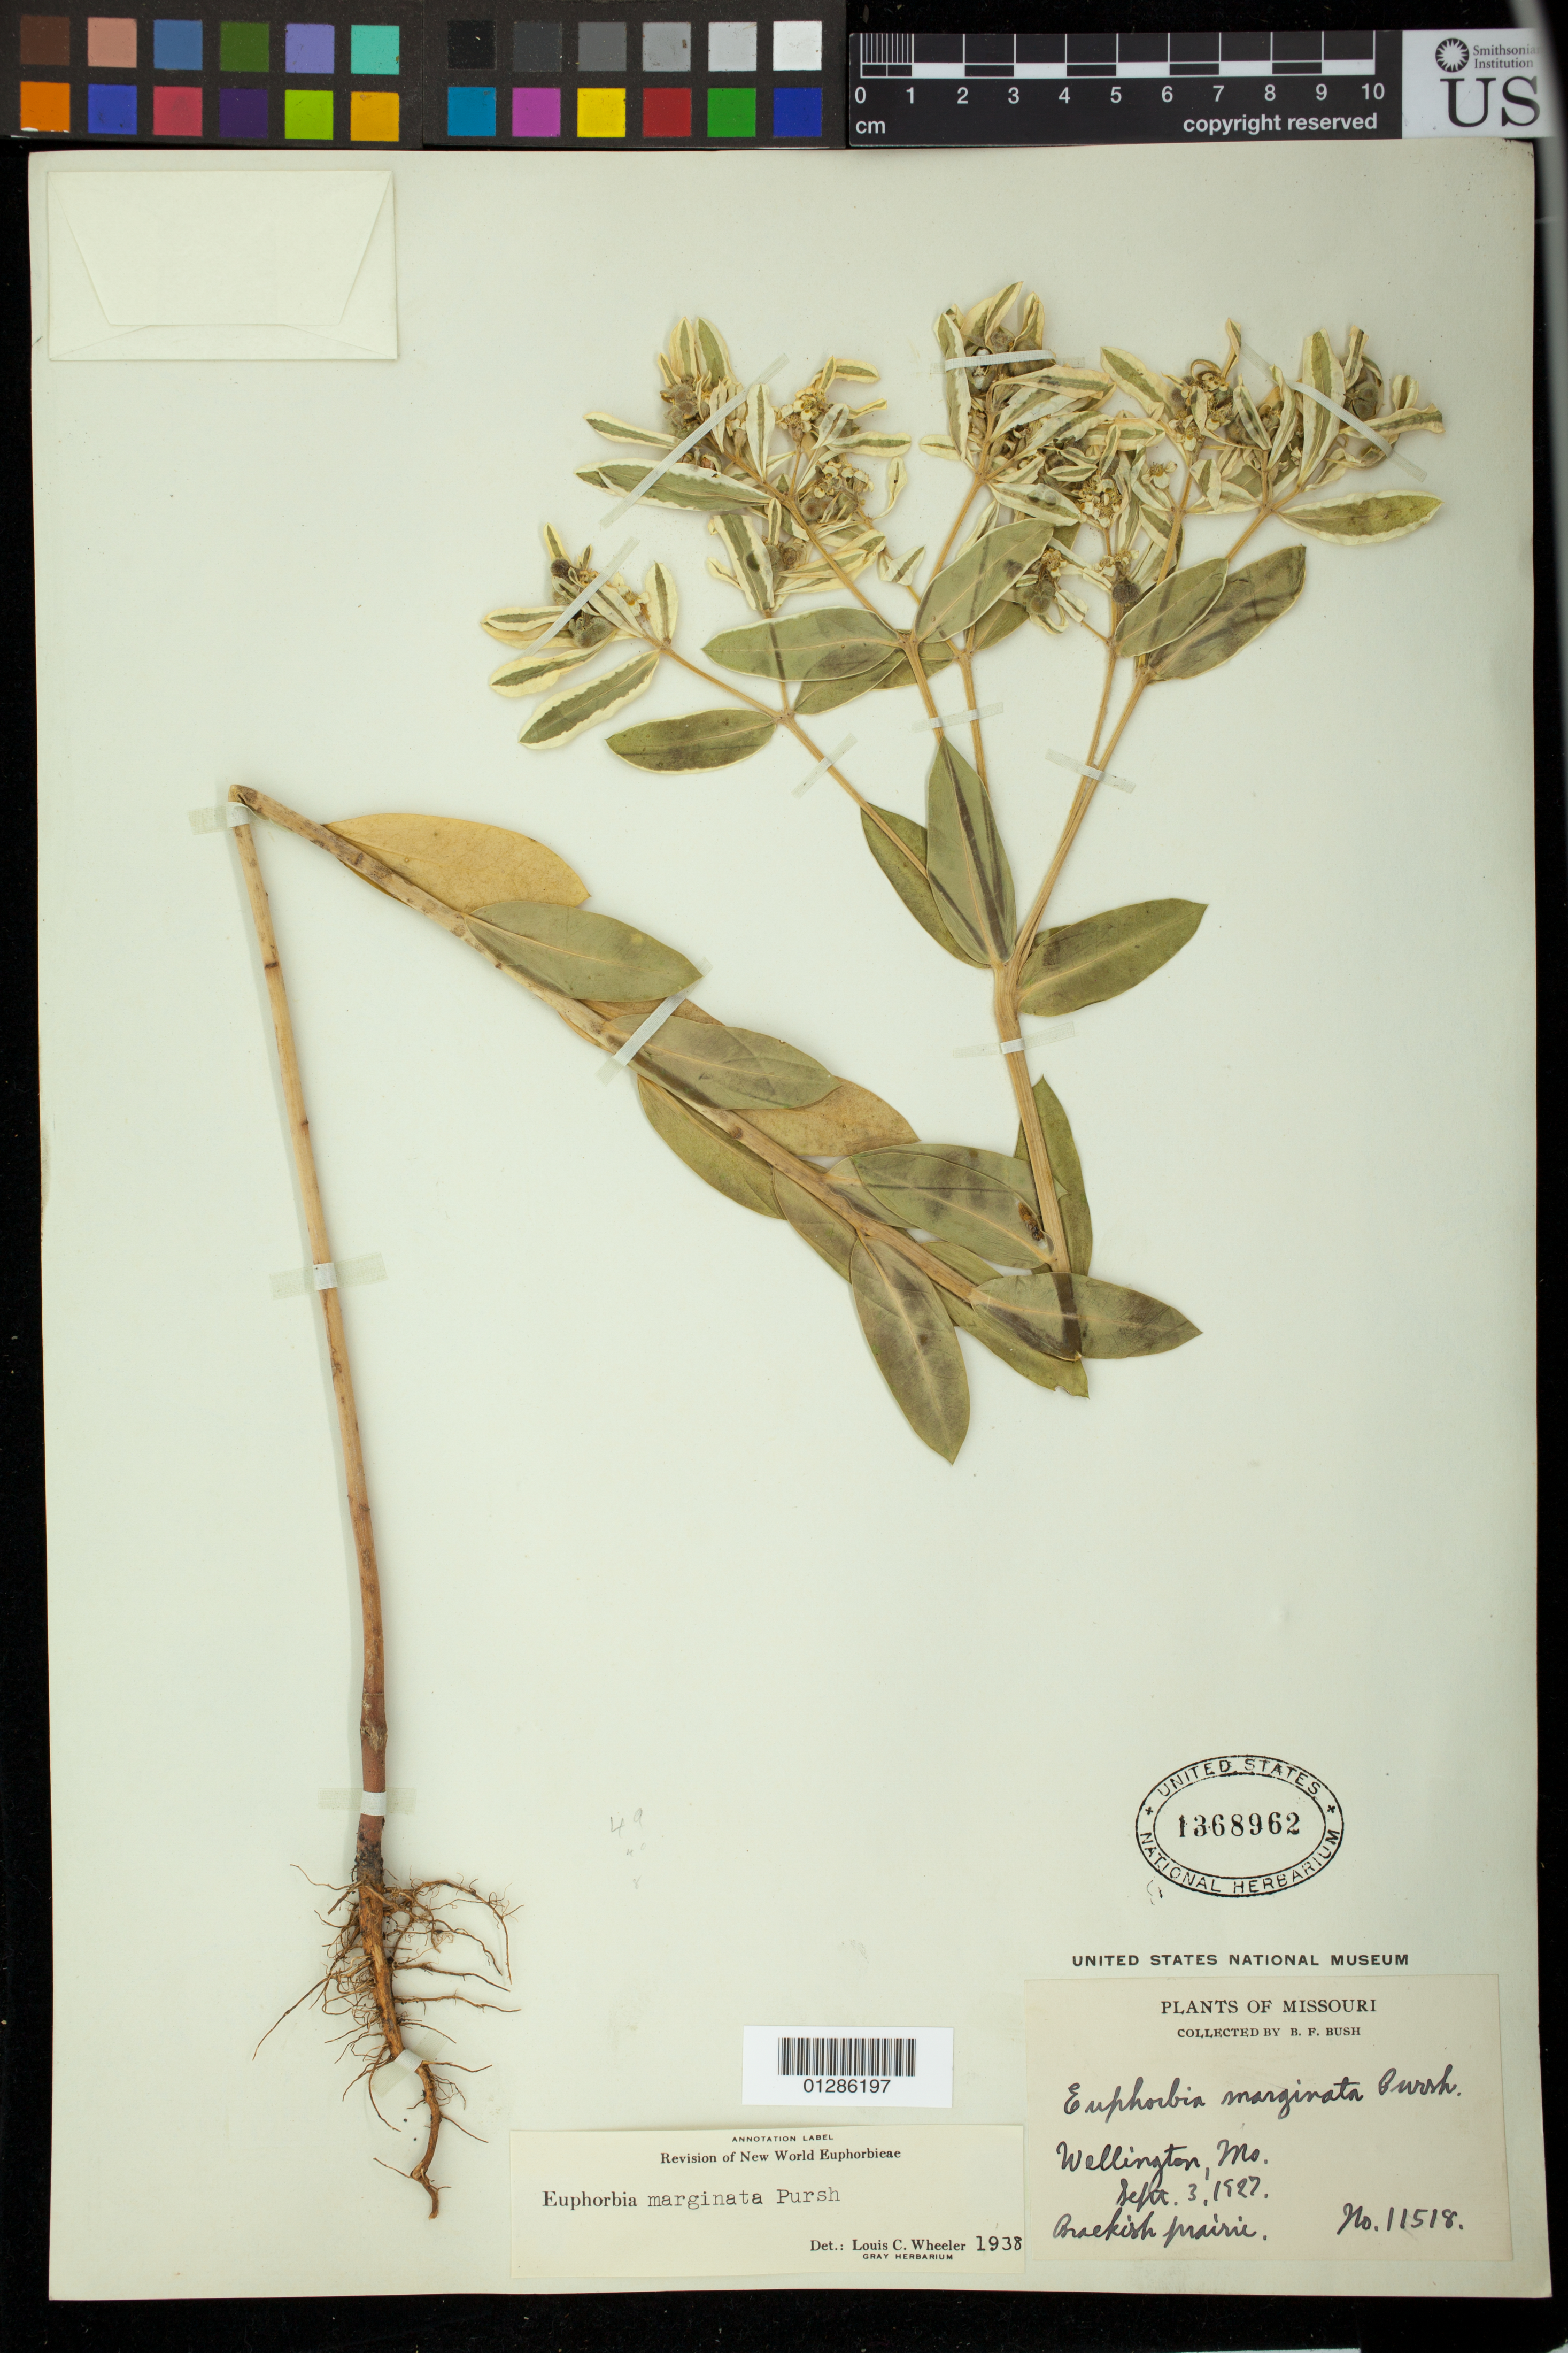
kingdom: Plantae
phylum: Tracheophyta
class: Magnoliopsida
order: Malpighiales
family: Euphorbiaceae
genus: Euphorbia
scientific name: Euphorbia marginata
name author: Pursh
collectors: B. F. Bush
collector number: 11518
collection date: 1927-09-03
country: United States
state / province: Missouri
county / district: Lafayette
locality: Wellington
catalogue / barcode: US 1368962